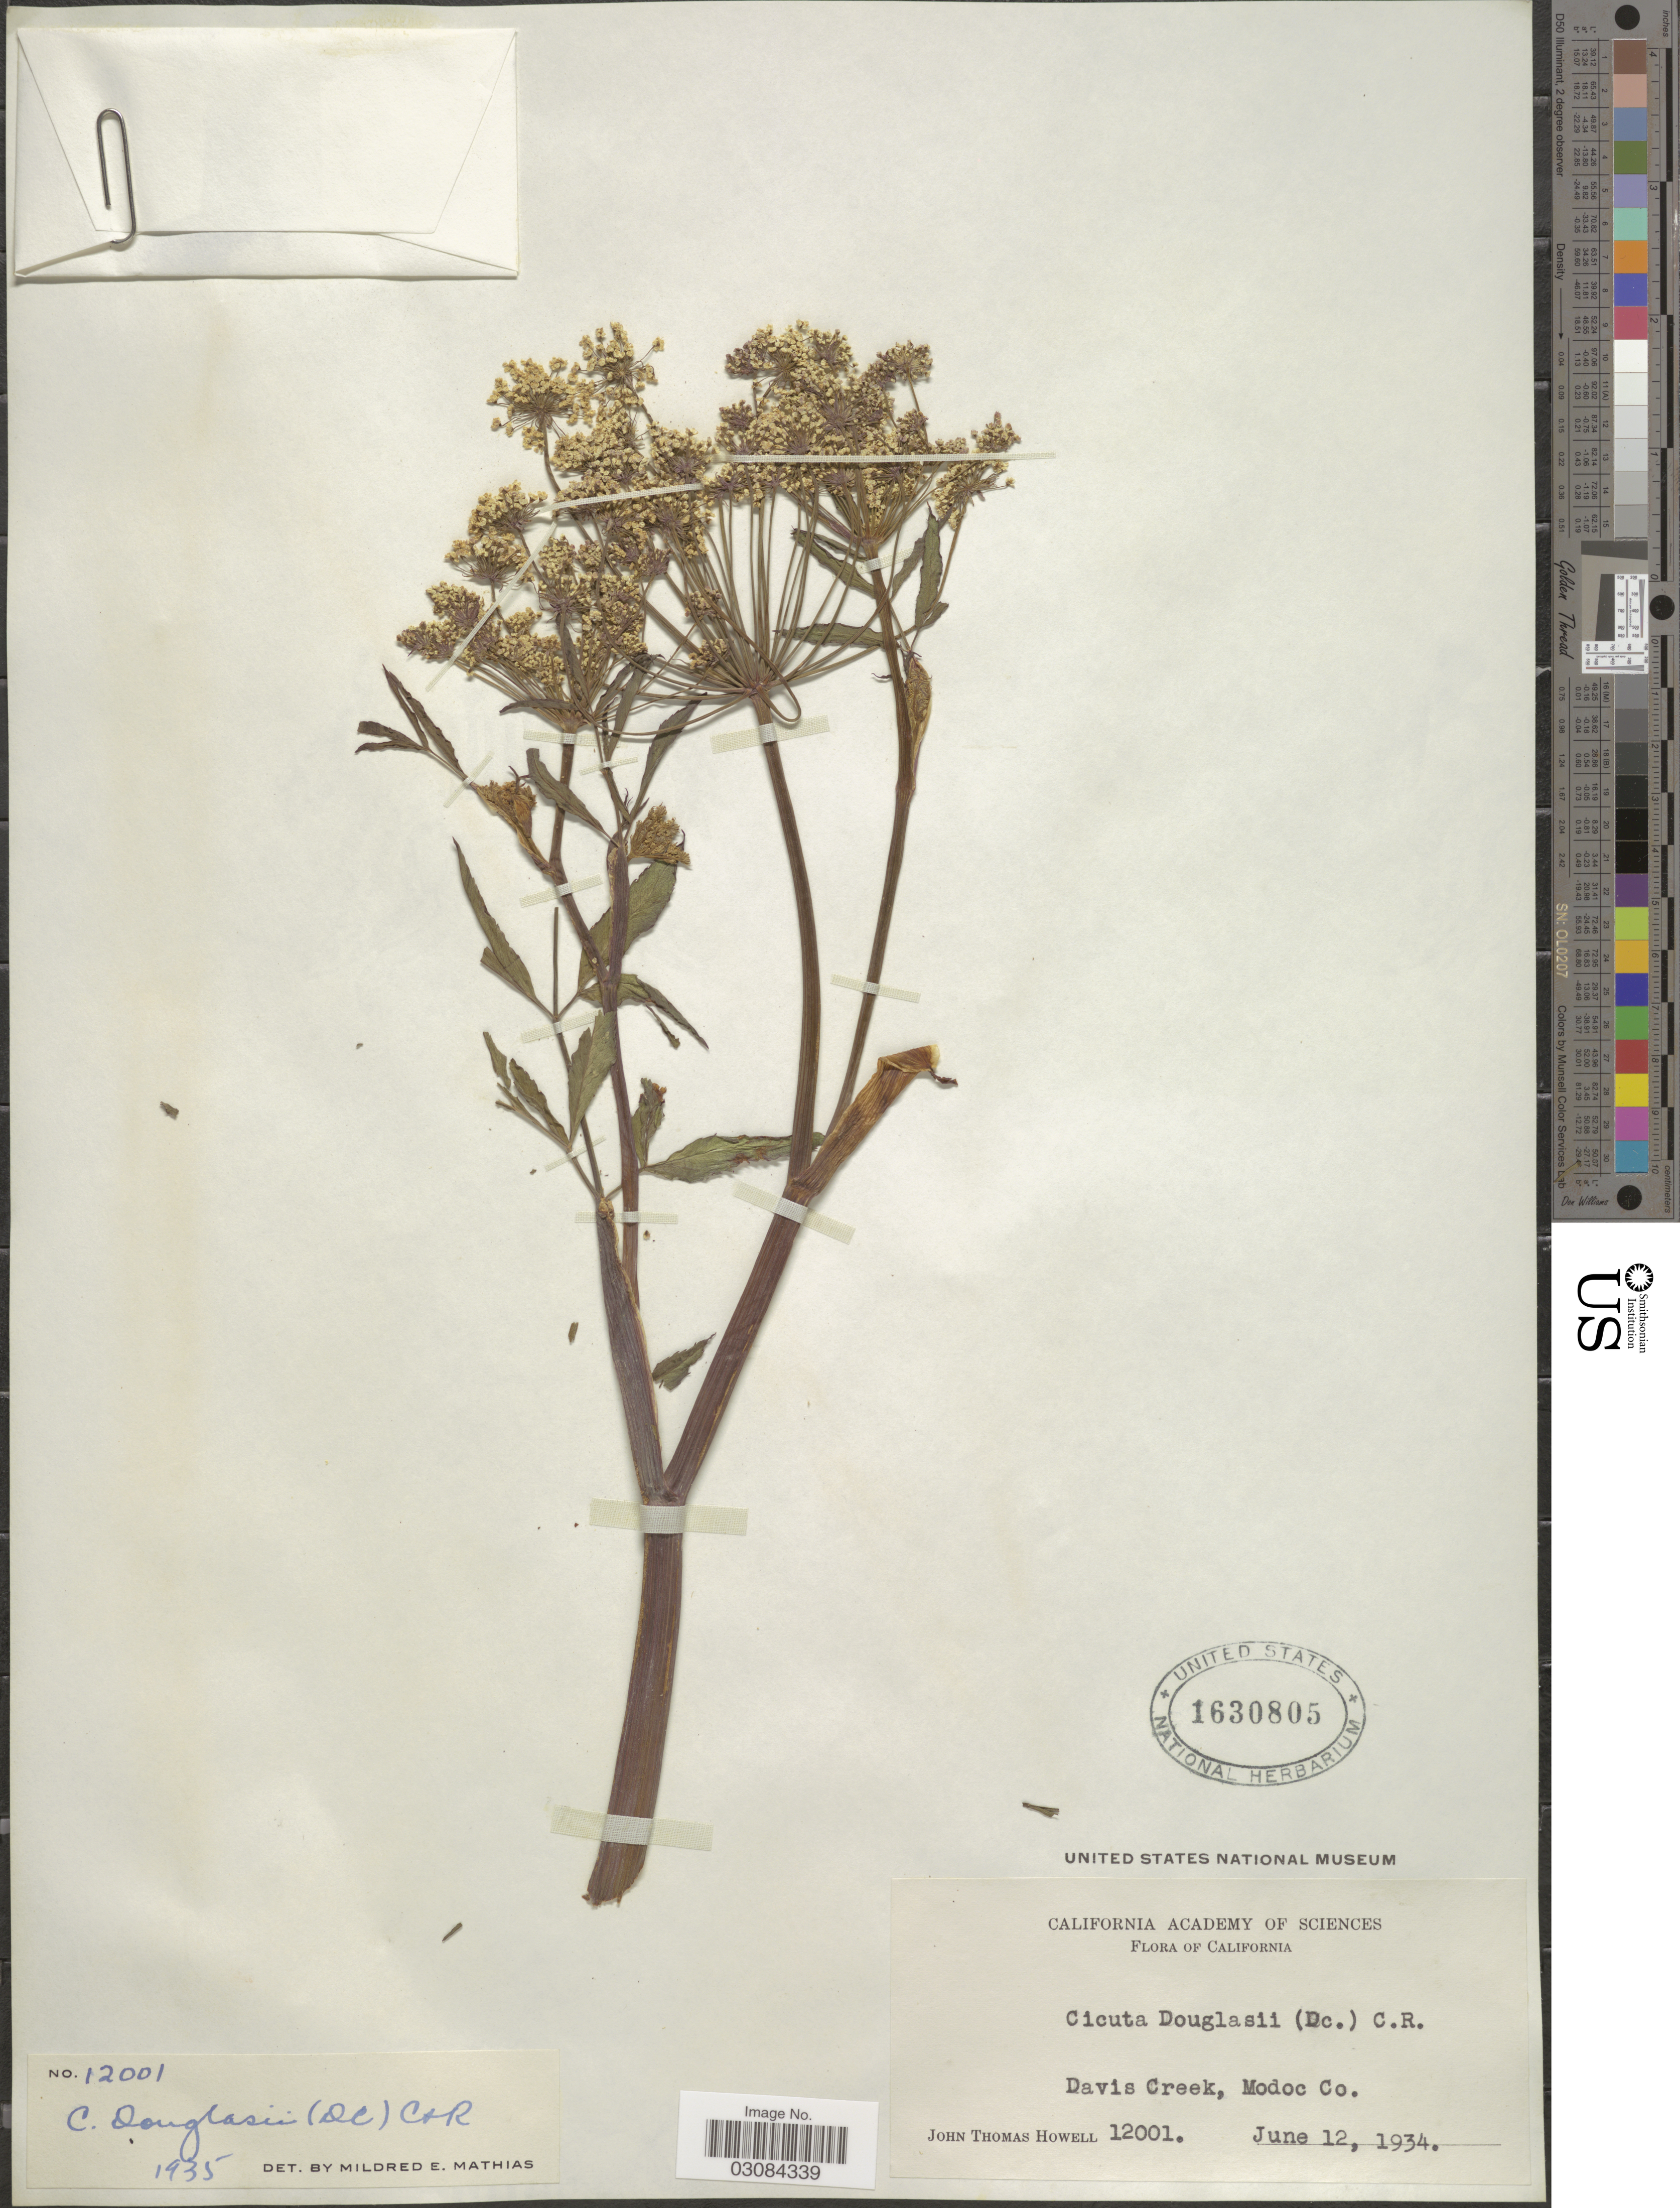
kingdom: Plantae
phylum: Tracheophyta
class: Magnoliopsida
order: Apiales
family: Apiaceae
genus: Cicuta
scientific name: Cicuta douglasii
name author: (DC.) J.M. Coult. & Rose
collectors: J. T. Howell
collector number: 12001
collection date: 1934-06-12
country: United States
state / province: California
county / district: Modoc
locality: Davis Creek, Modoc Co.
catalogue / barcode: US 1630805